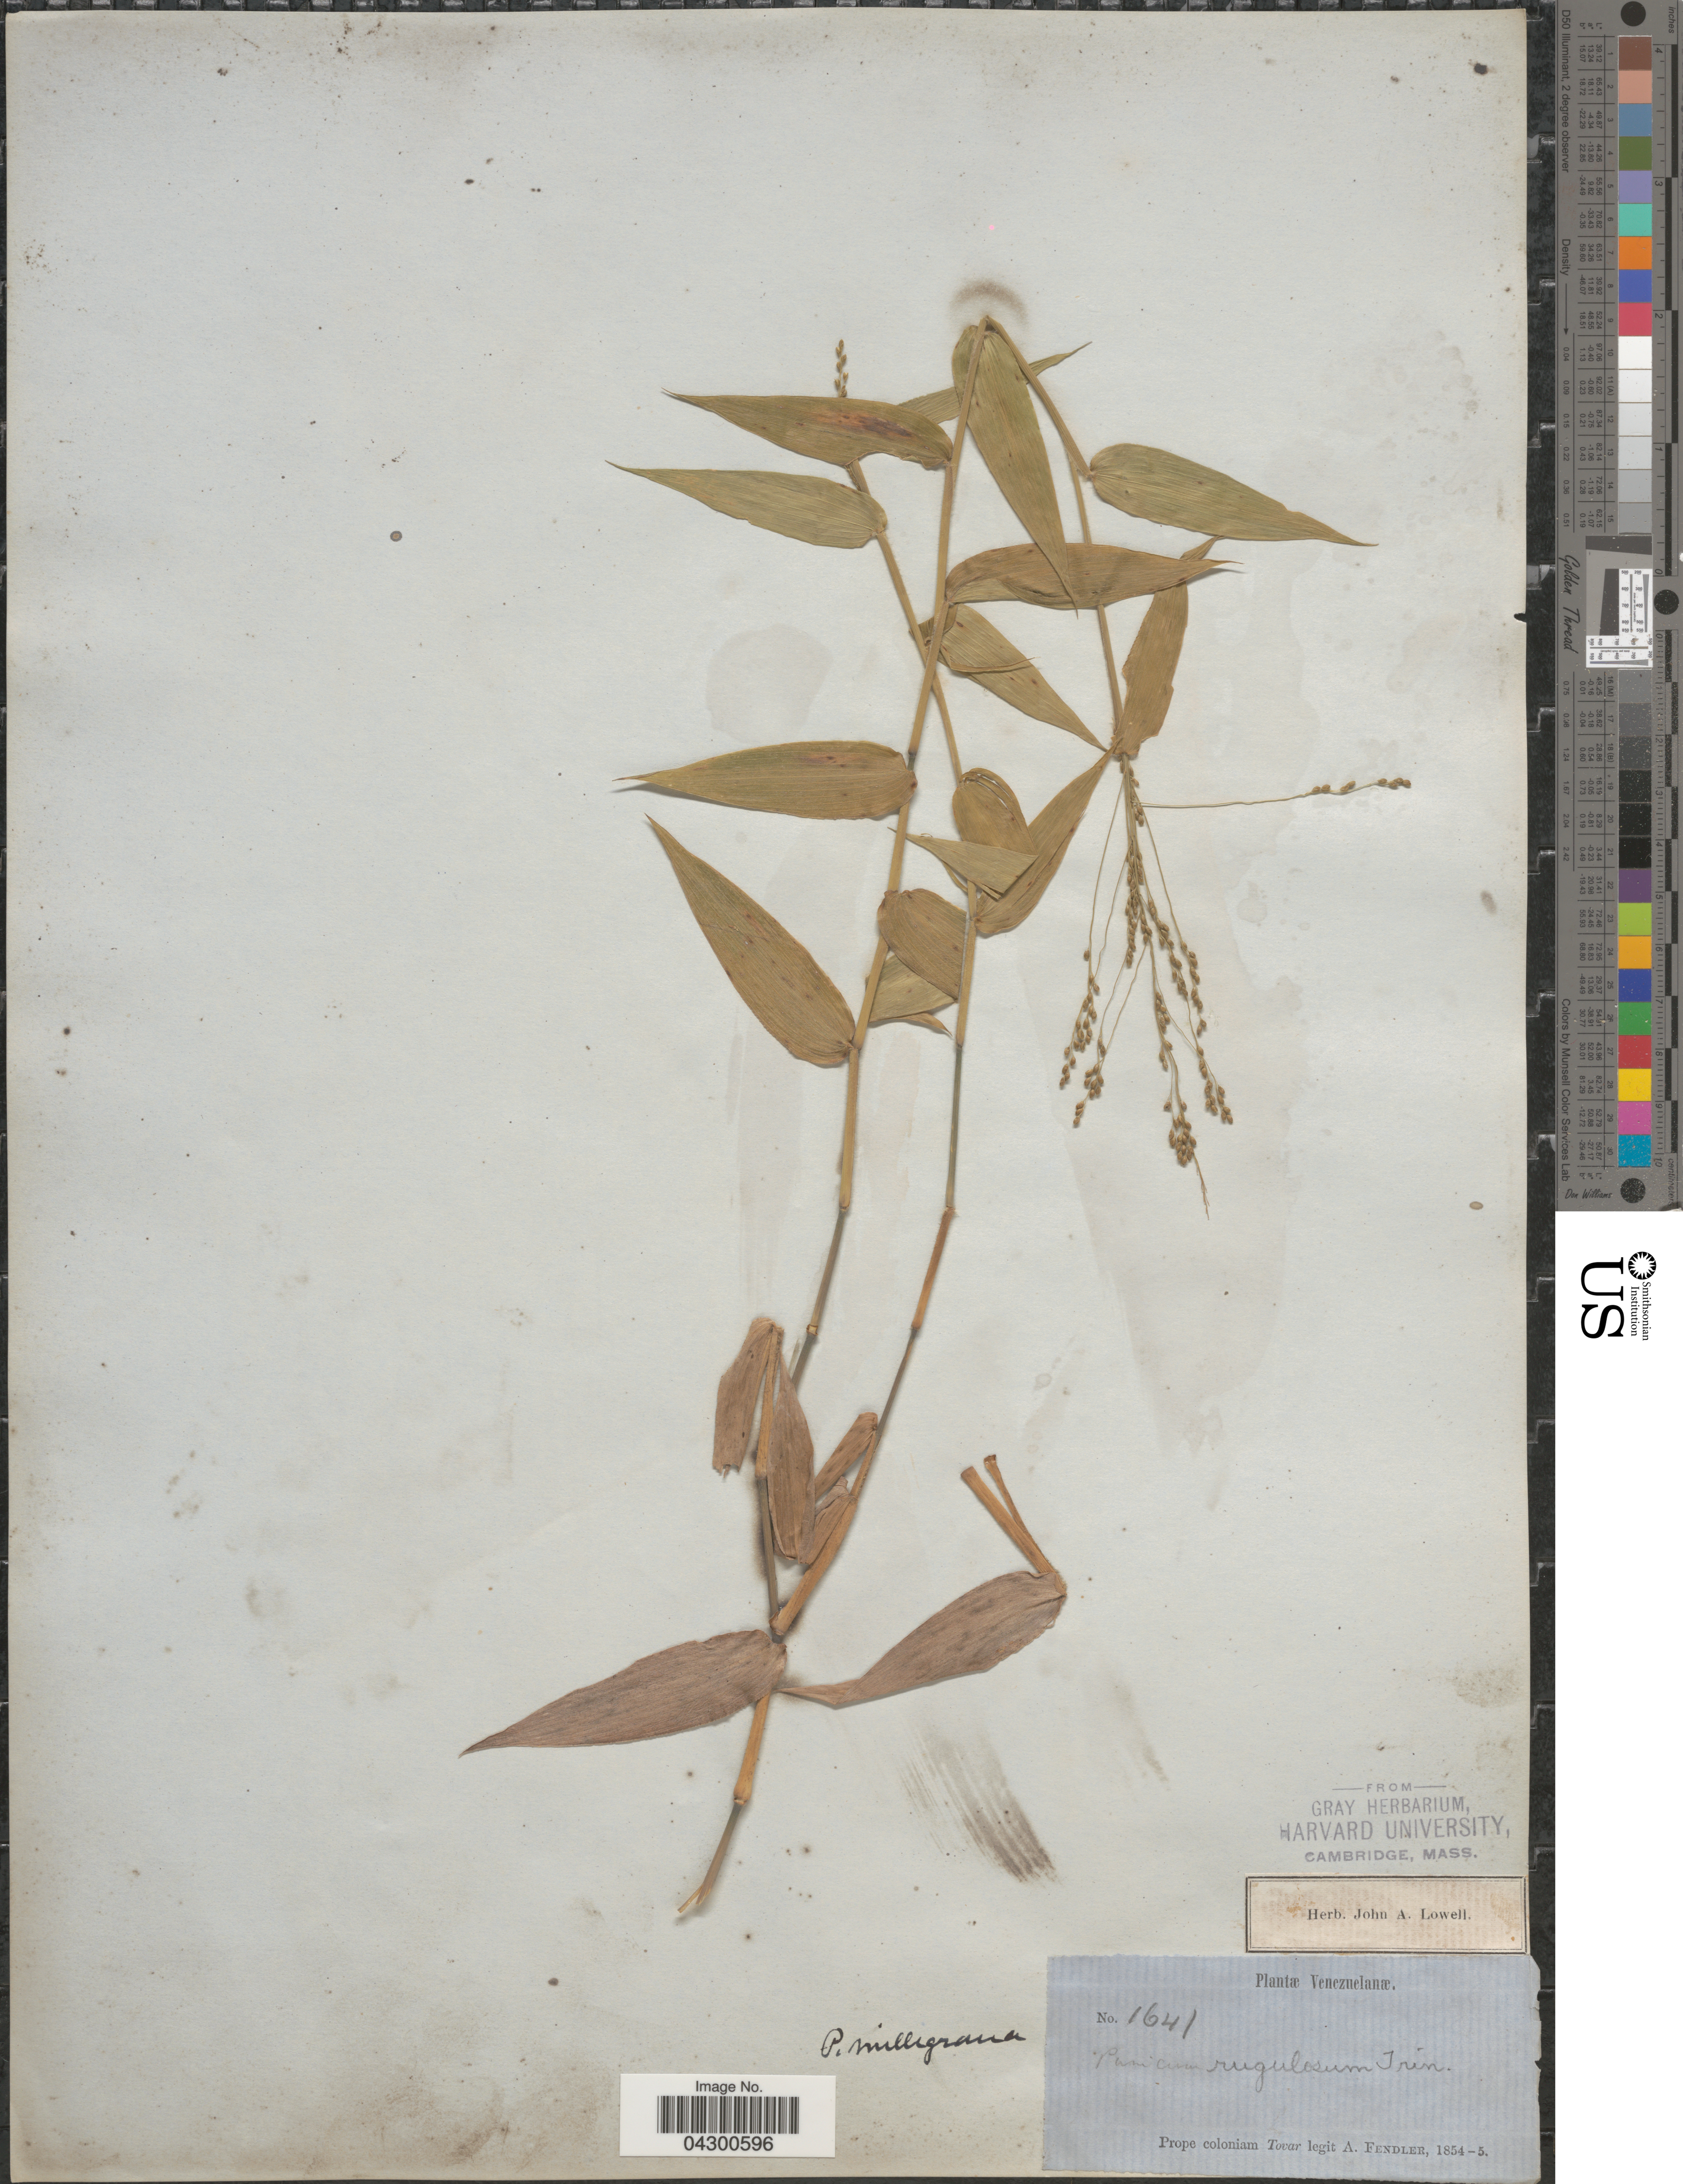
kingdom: Plantae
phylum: Tracheophyta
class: Liliopsida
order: Poales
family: Poaceae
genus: Panicum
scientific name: Panicum sellowii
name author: Nees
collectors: A. Fendler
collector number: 1641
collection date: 1854/1855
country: Venezuela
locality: Prope coloniam Tovar.